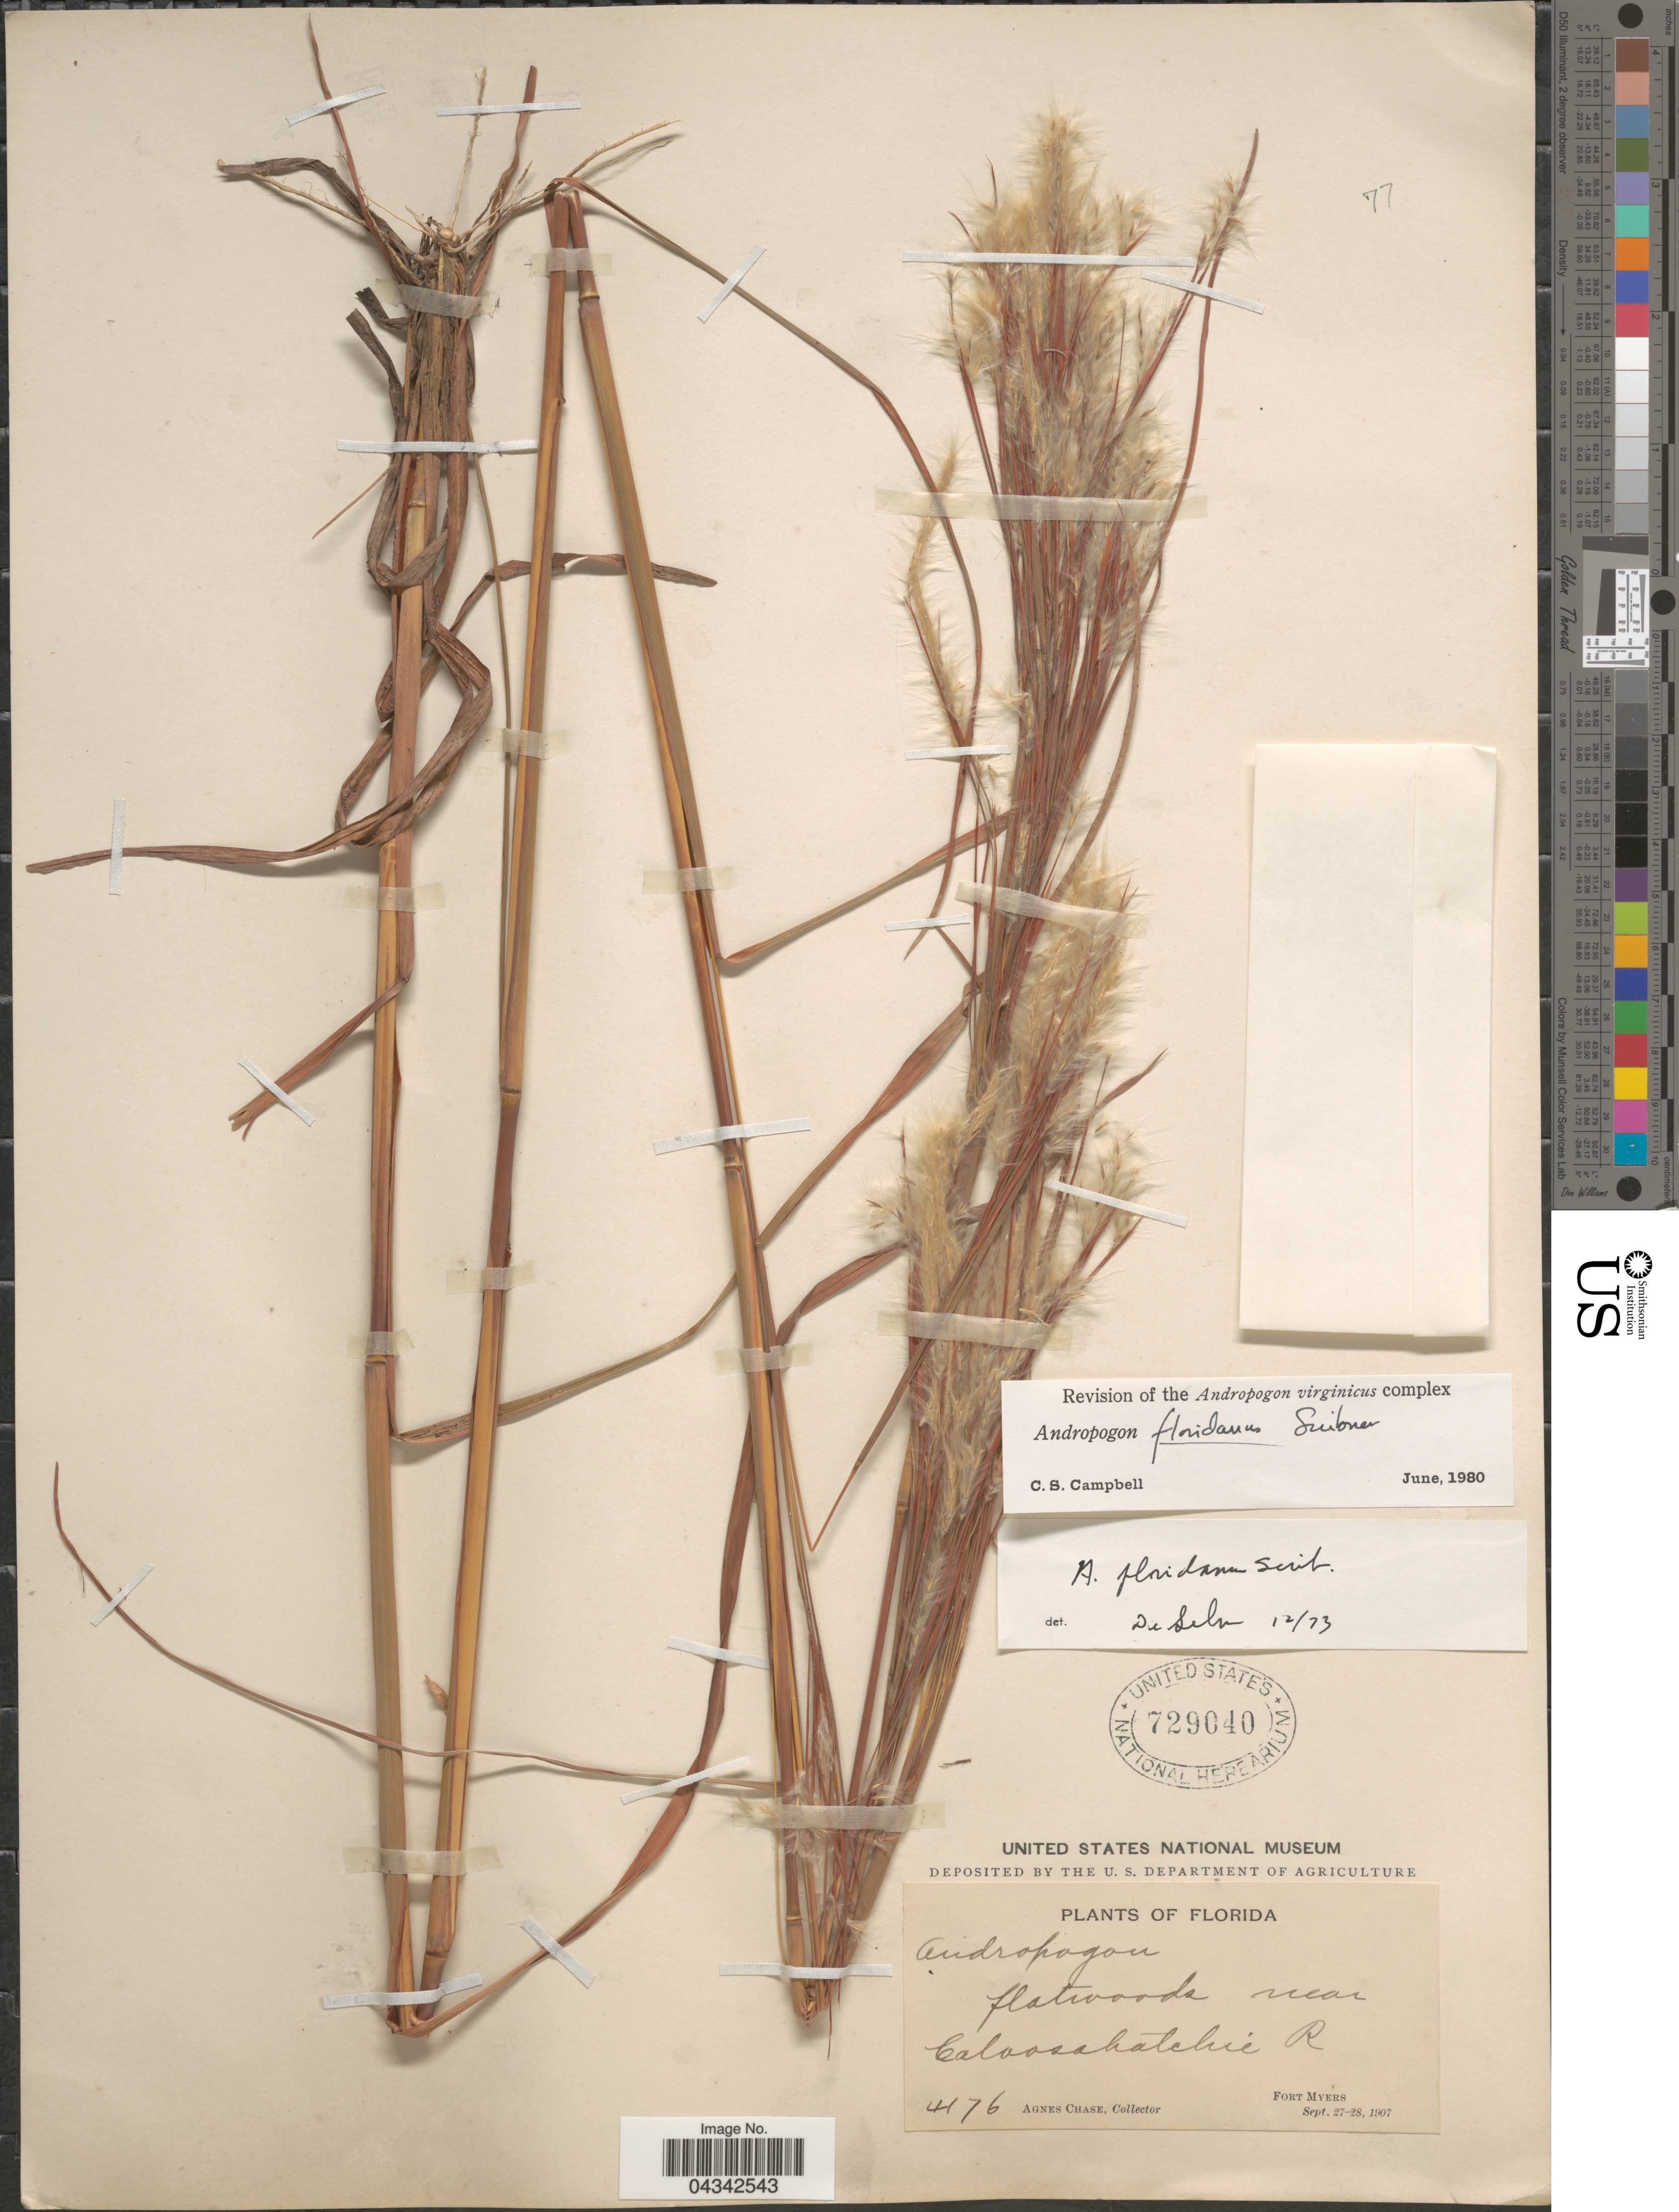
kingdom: Plantae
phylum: Tracheophyta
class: Liliopsida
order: Poales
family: Poaceae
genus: Andropogon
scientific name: Andropogon floridanus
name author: Scribn.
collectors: A. Chase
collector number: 4176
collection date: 1907-09-27/1907-09-28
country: United States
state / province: Florida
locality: Flatwoods near Caloosahatchie & R. Fort Myers.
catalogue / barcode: US 729040